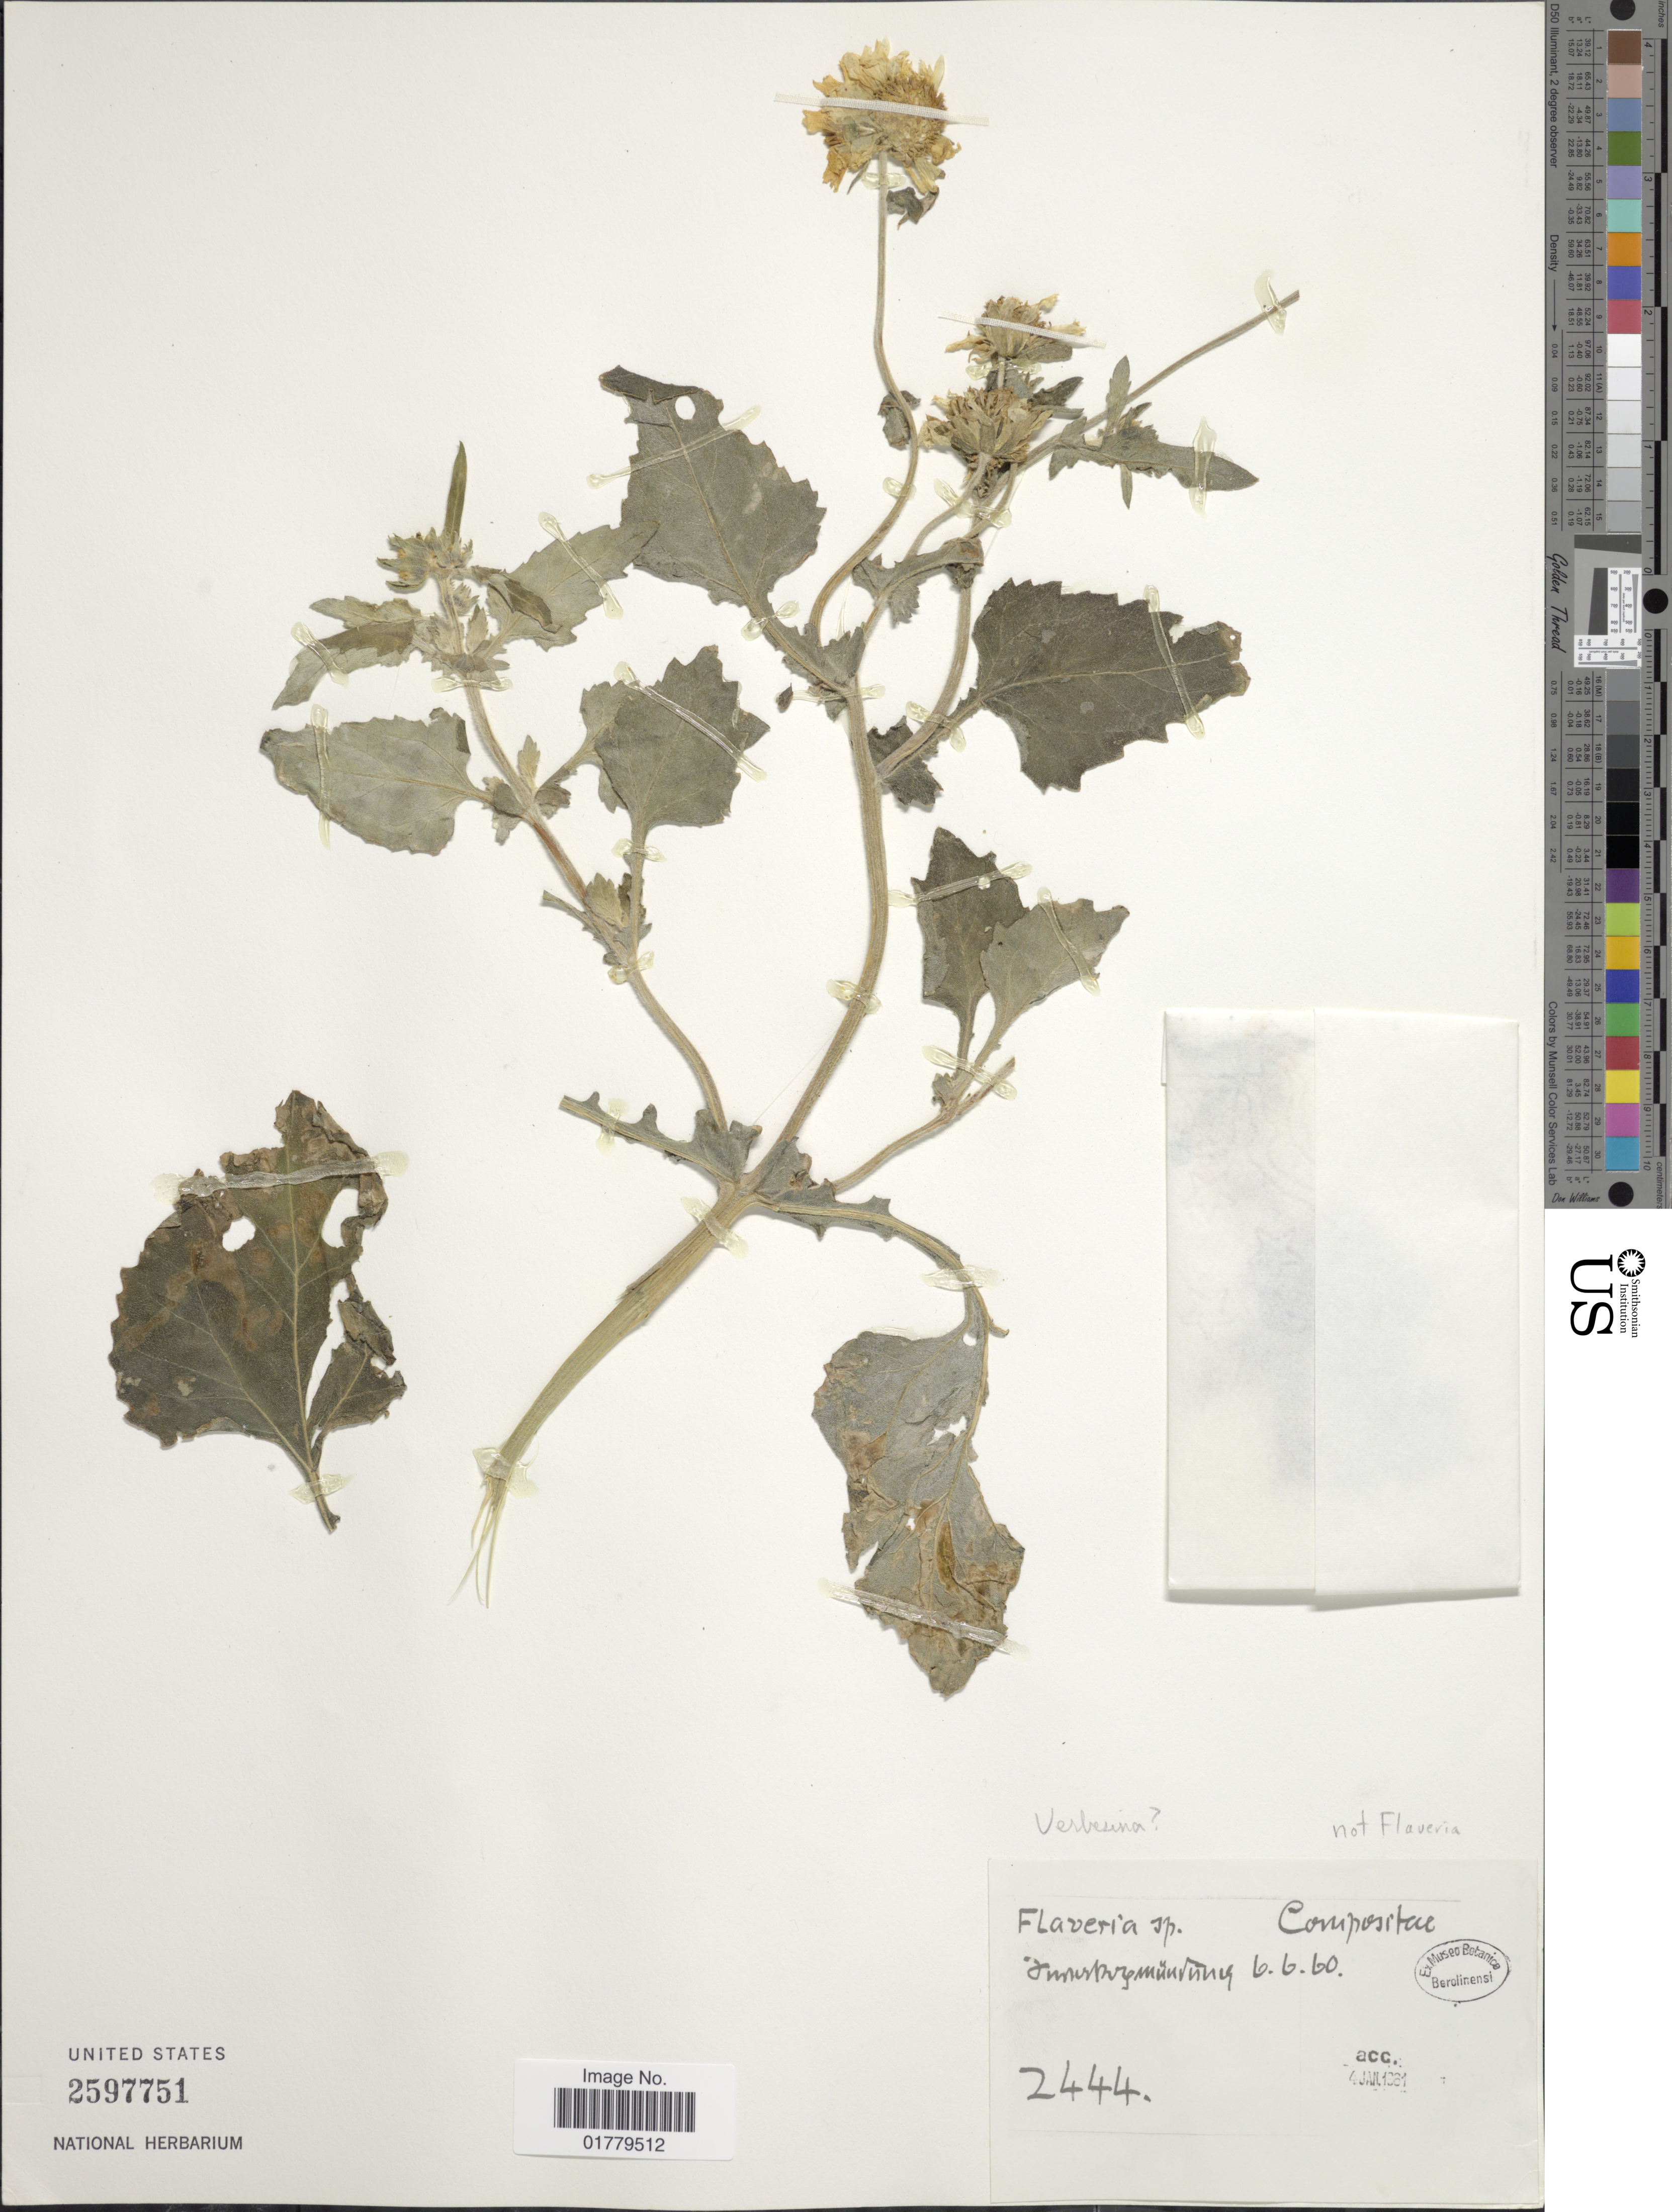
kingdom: Plantae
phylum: Tracheophyta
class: Magnoliopsida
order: Asterales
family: Asteraceae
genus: Verbesina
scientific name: Verbesina encelioides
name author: (Cav.) Benth. & Hook. ex A. Gray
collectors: ex Museo Botanico Berolinensi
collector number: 2444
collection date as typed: Transcribed d/m/y: 6/6/60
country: Germany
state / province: Berlin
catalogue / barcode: US 2597751